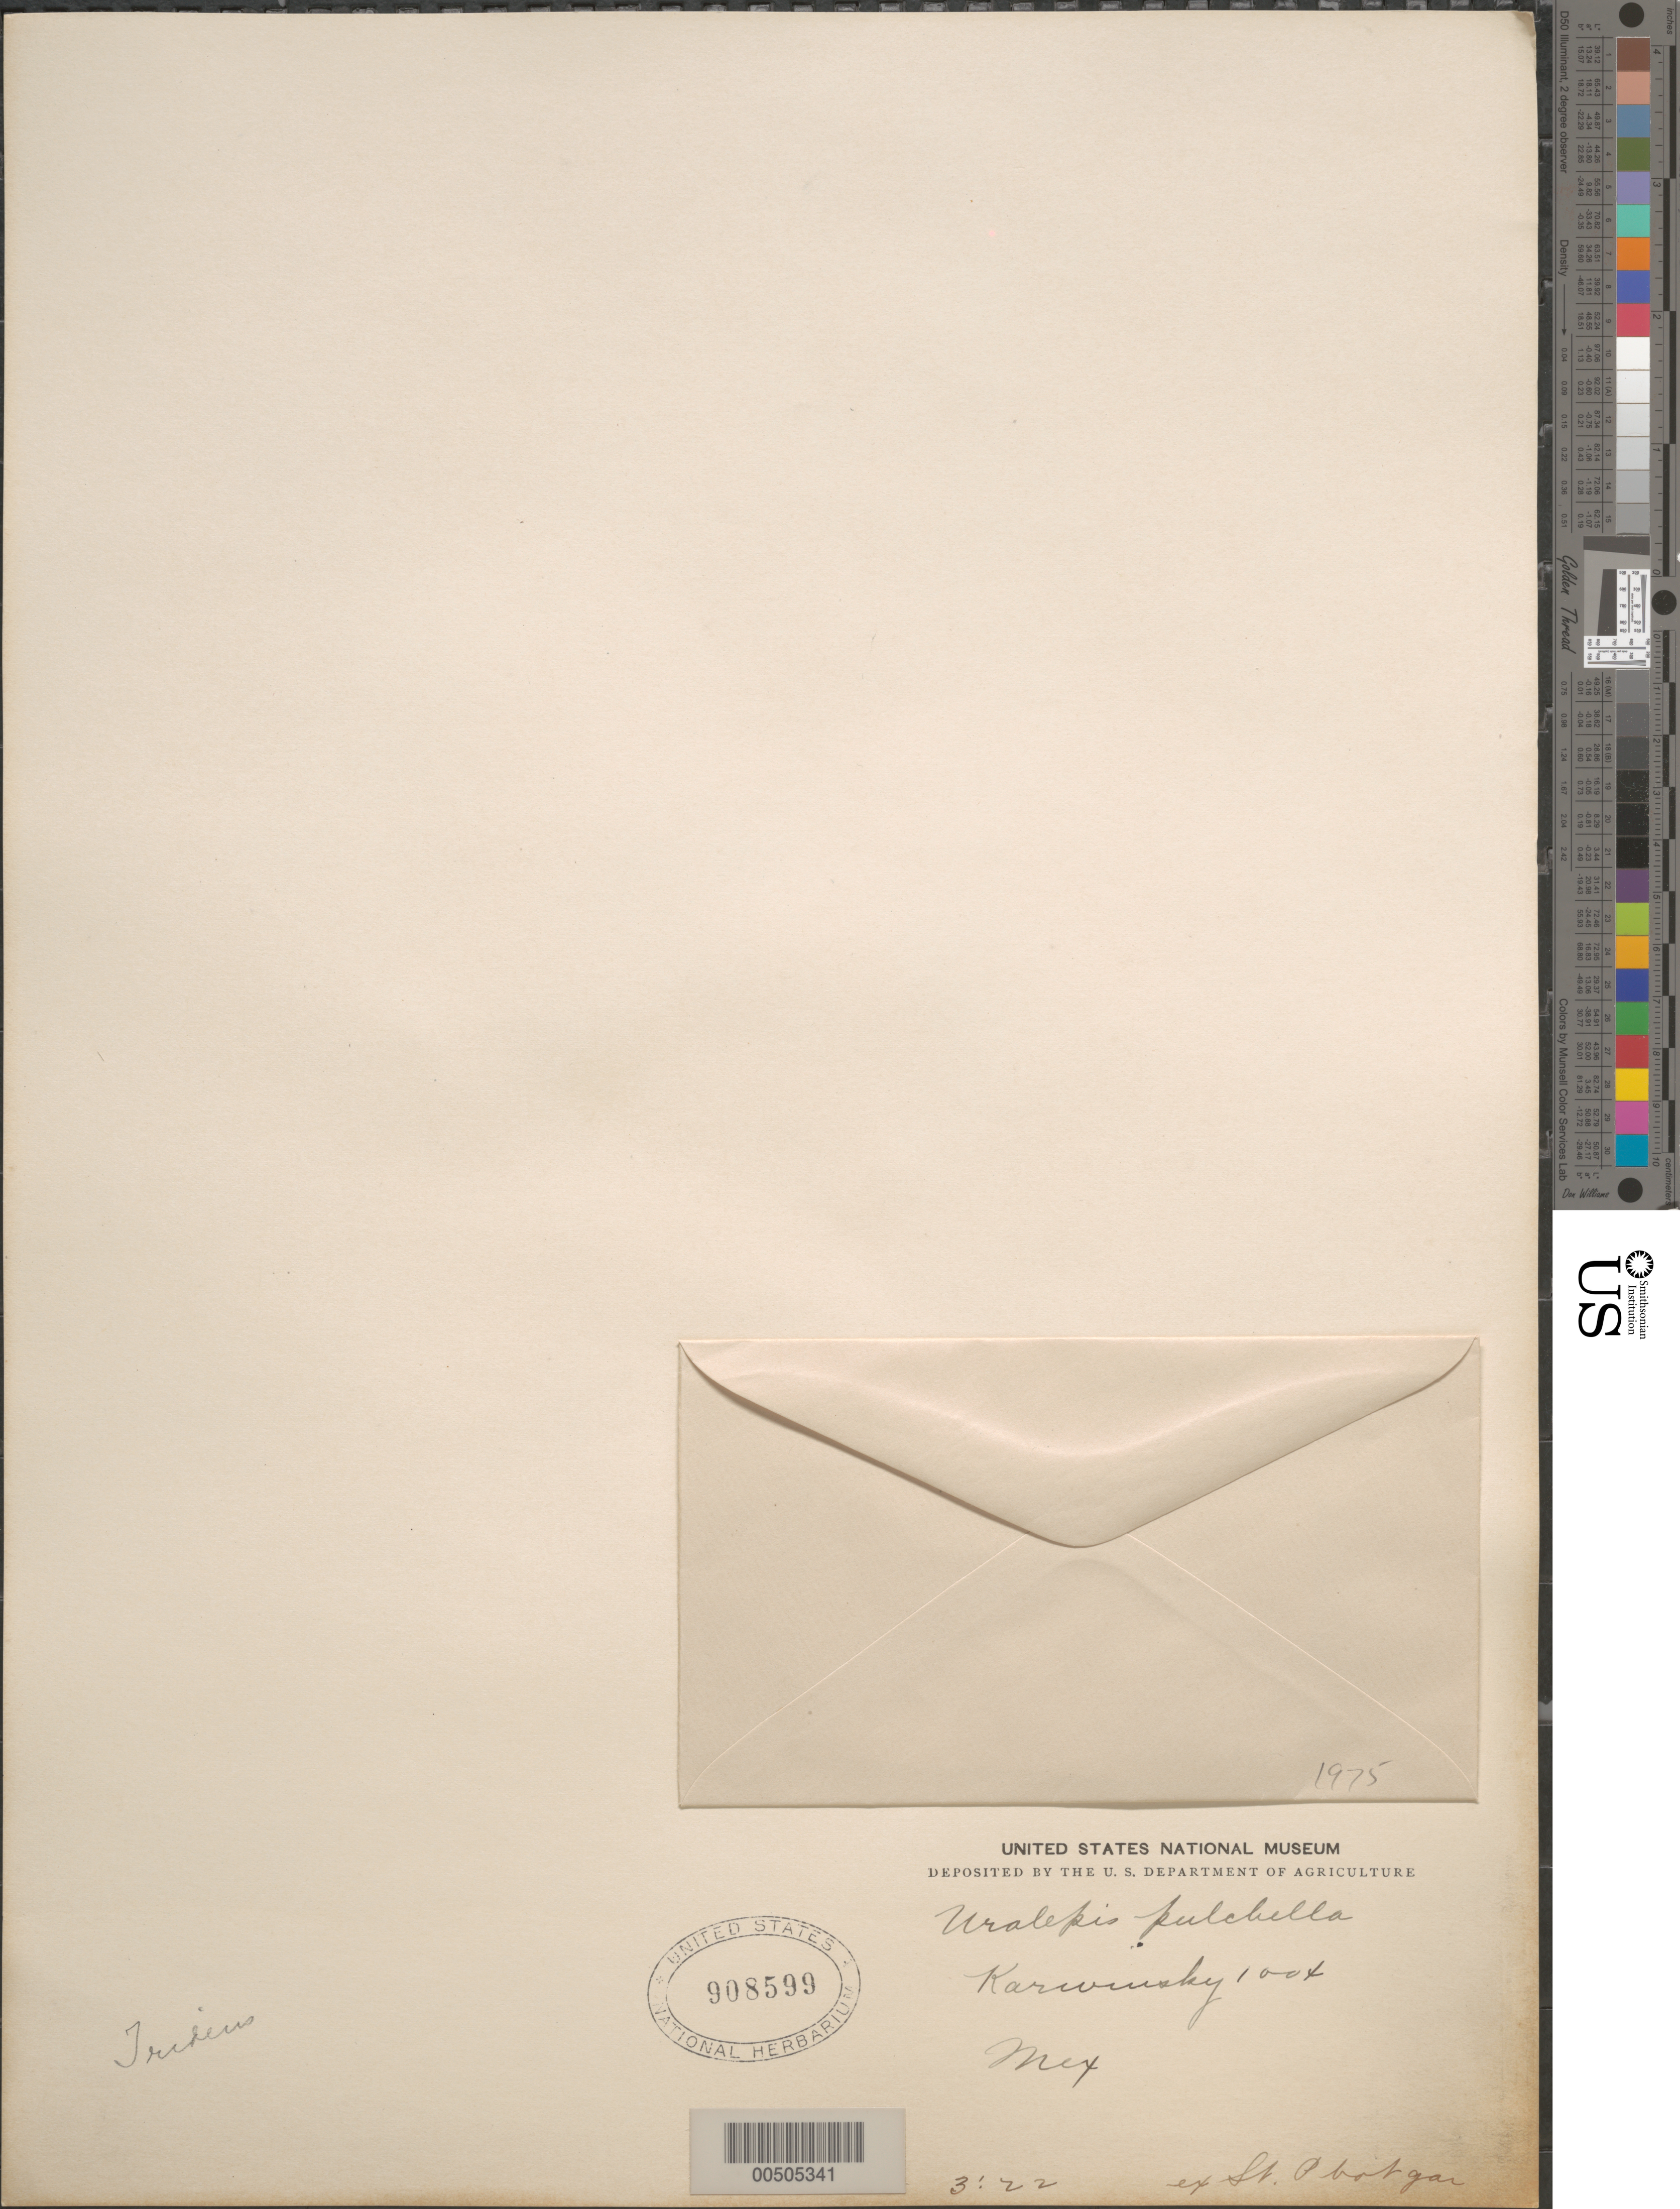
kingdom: Plantae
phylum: Tracheophyta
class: Liliopsida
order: Poales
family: Poaceae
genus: Erioneuron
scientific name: Erioneuron pulchellum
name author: (Kunth) Tateoka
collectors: W. F. Karwinski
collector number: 1004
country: Mexico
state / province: Durango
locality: San Ramon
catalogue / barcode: US 908599